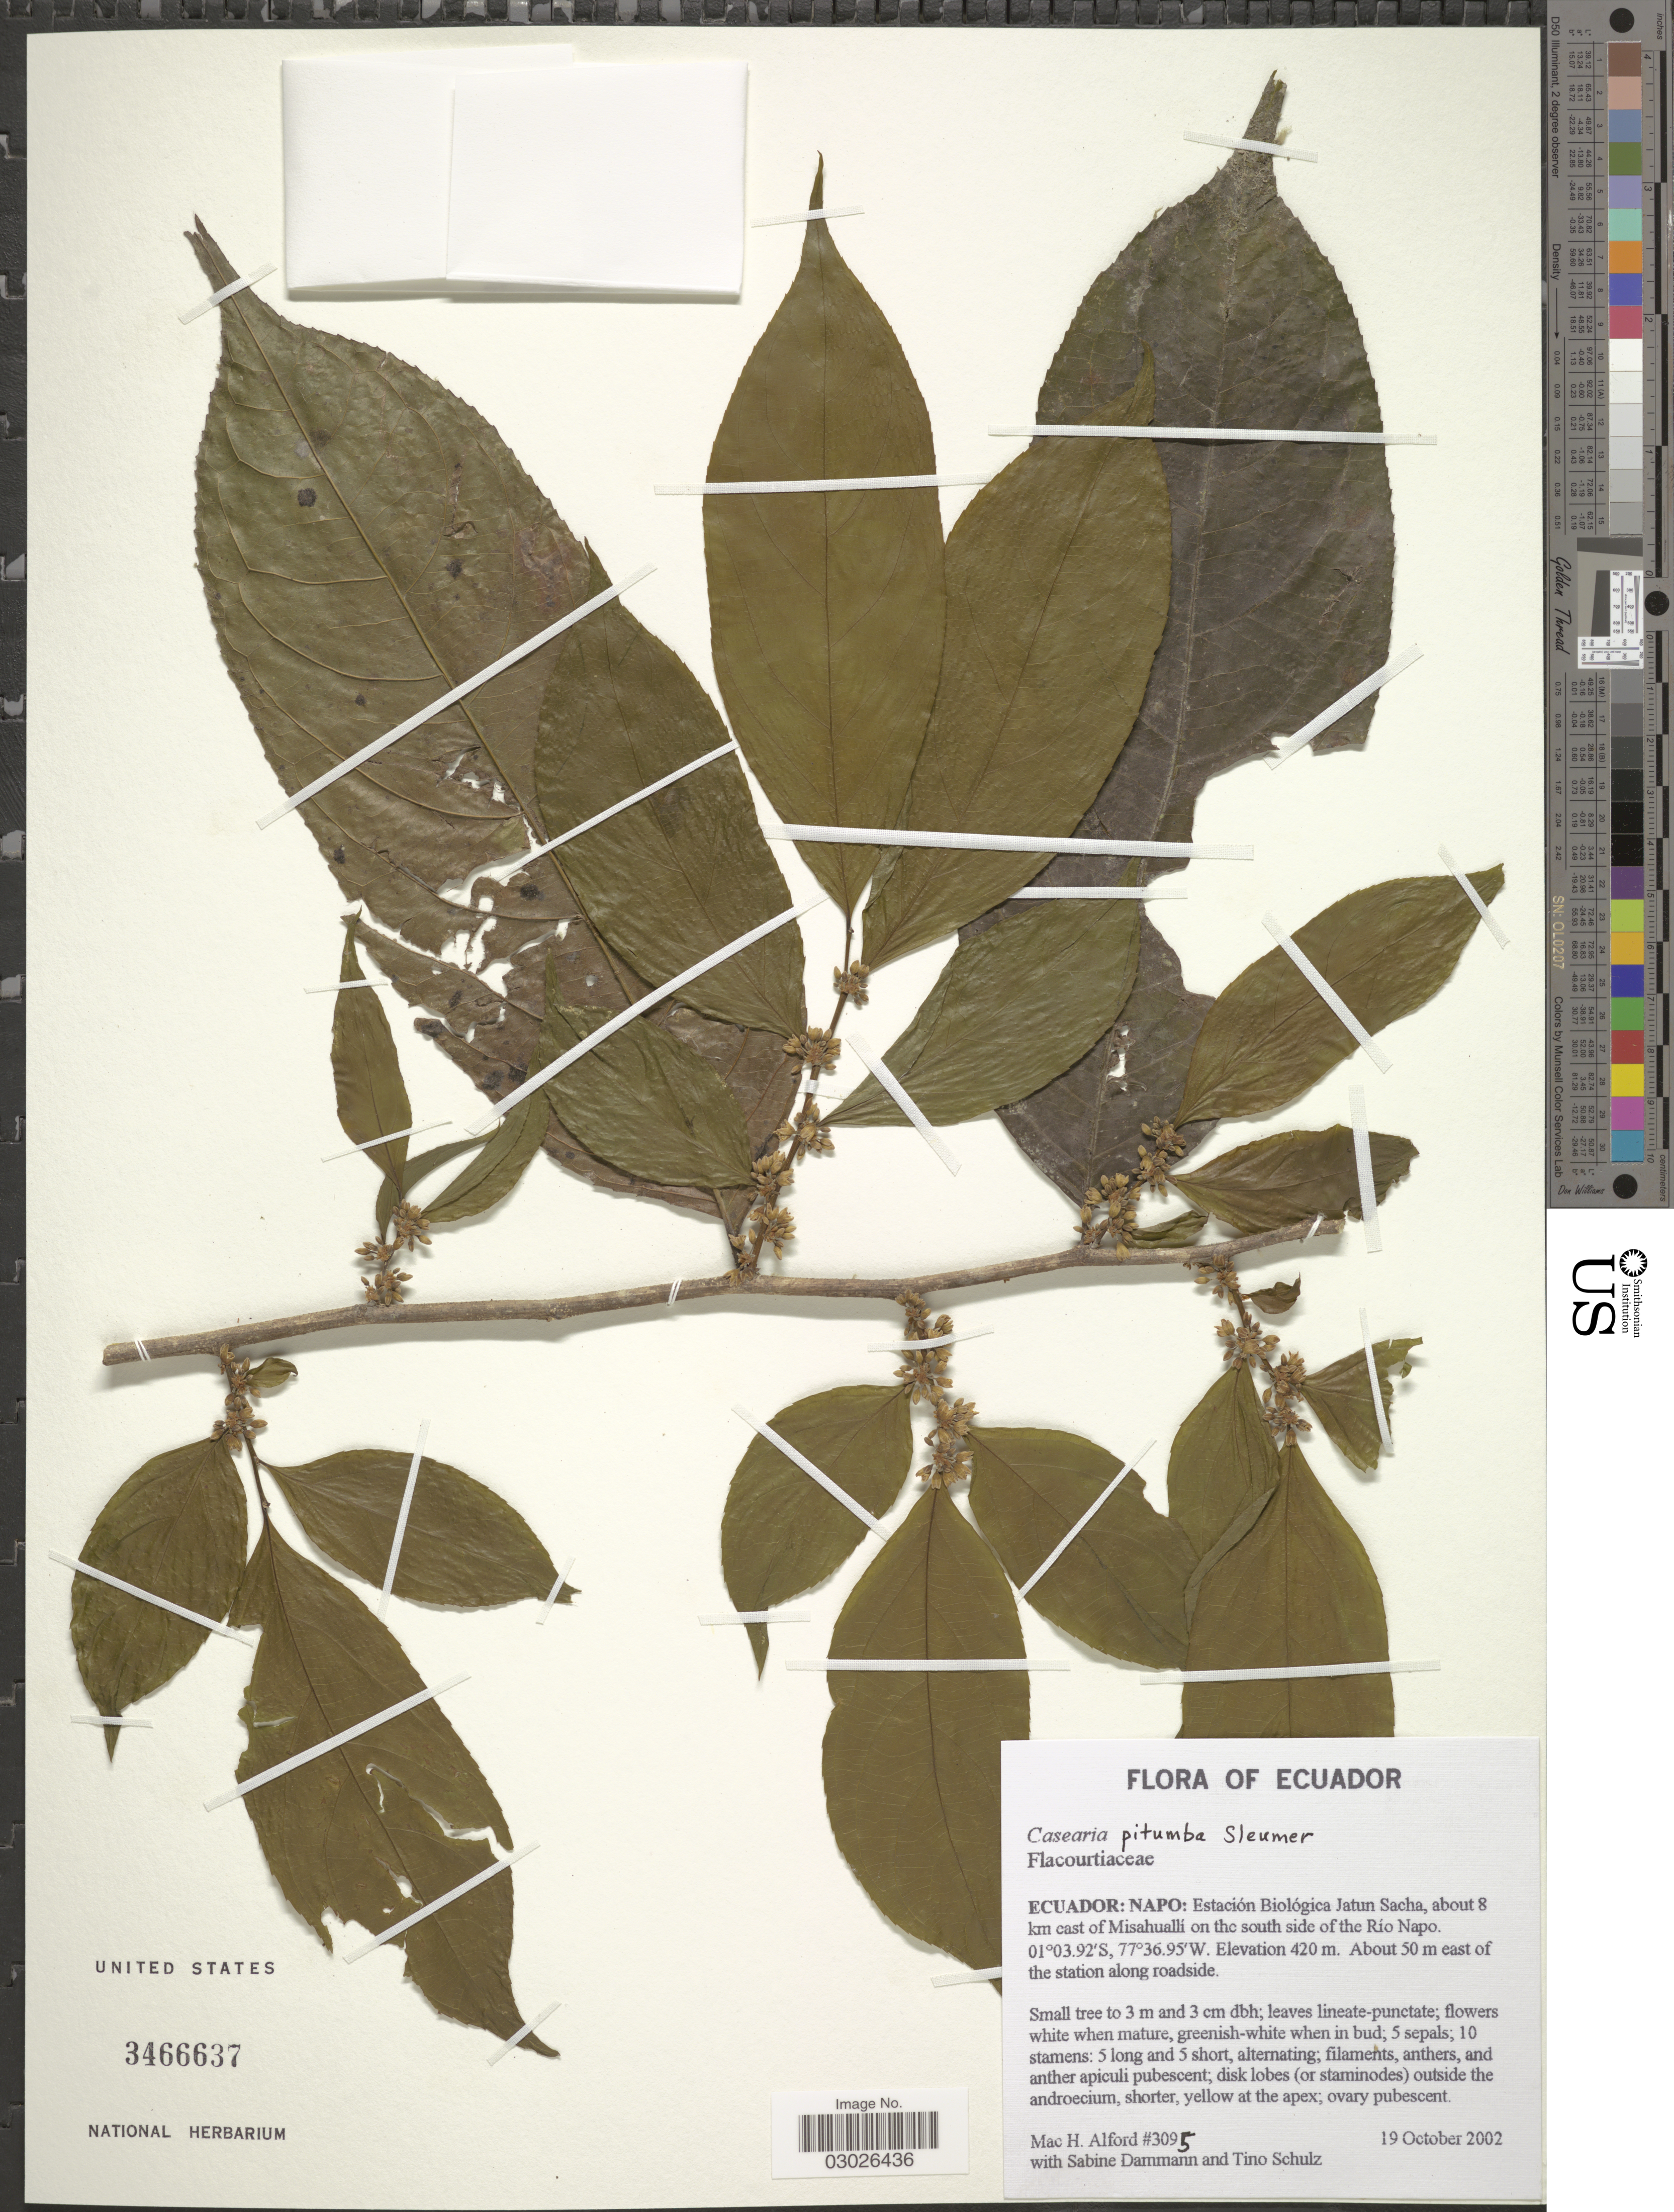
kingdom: Plantae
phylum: Tracheophyta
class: Magnoliopsida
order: Malpighiales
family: Salicaceae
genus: Casearia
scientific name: Casearia pitumba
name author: Sleumer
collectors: M. H. Alford, S. Dammann & T. Schulz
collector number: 3095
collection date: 2002-10-19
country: Ecuador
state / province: Napo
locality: Napo: Estación Biológica Jatun Sacha, about 8 km east of Misahuallí on the south side of the Río Napo. About 50 m east of the station along roadside.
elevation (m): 420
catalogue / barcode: US 3466637